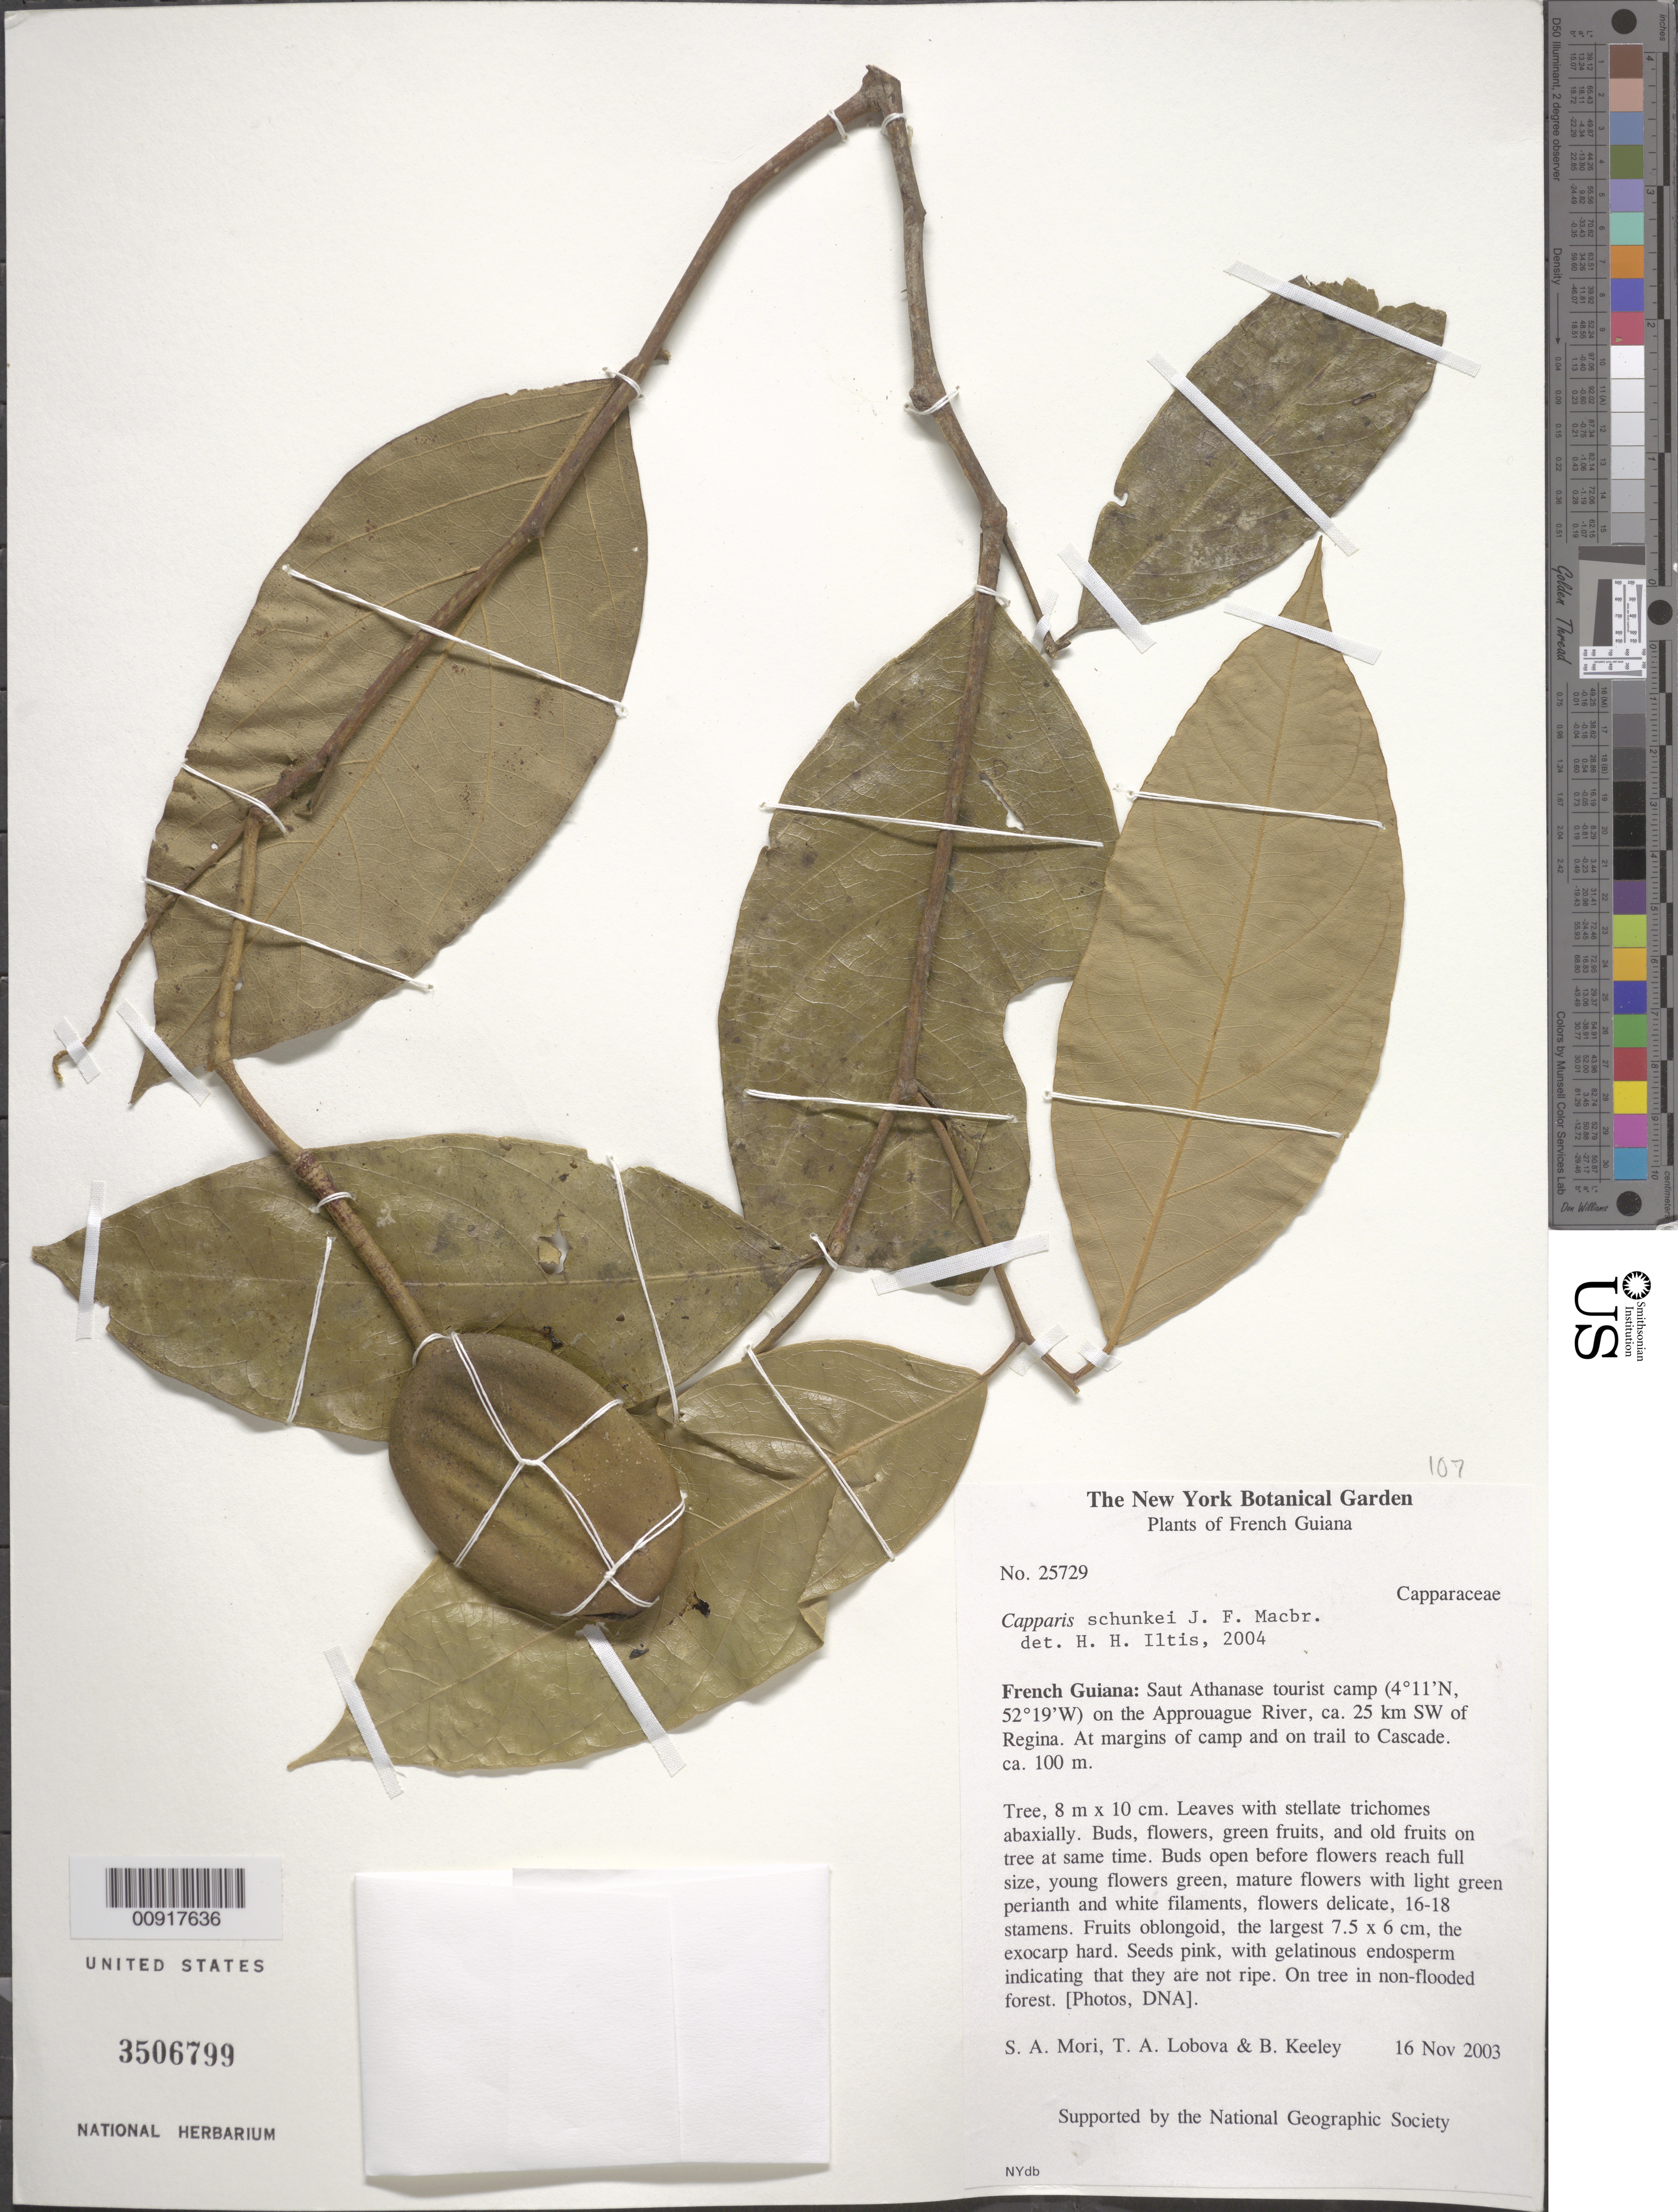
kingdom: Plantae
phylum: Tracheophyta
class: Magnoliopsida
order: Brassicales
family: Capparaceae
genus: Capparis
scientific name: Capparis schunkei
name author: J.F. Macbr.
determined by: Iltis, Hugh Hellmut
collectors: S. Mori, T. Lobova & B. W. Keeley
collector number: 25729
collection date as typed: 16-Nov-03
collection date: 2003-11-16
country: French Guiana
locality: Saut Athanase tourist camp, Approuage R., trail to La Cascade, ca. 25 km SW of Regina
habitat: Margins of camp; on tree in non-flooded moist forest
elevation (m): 50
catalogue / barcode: US 3506799